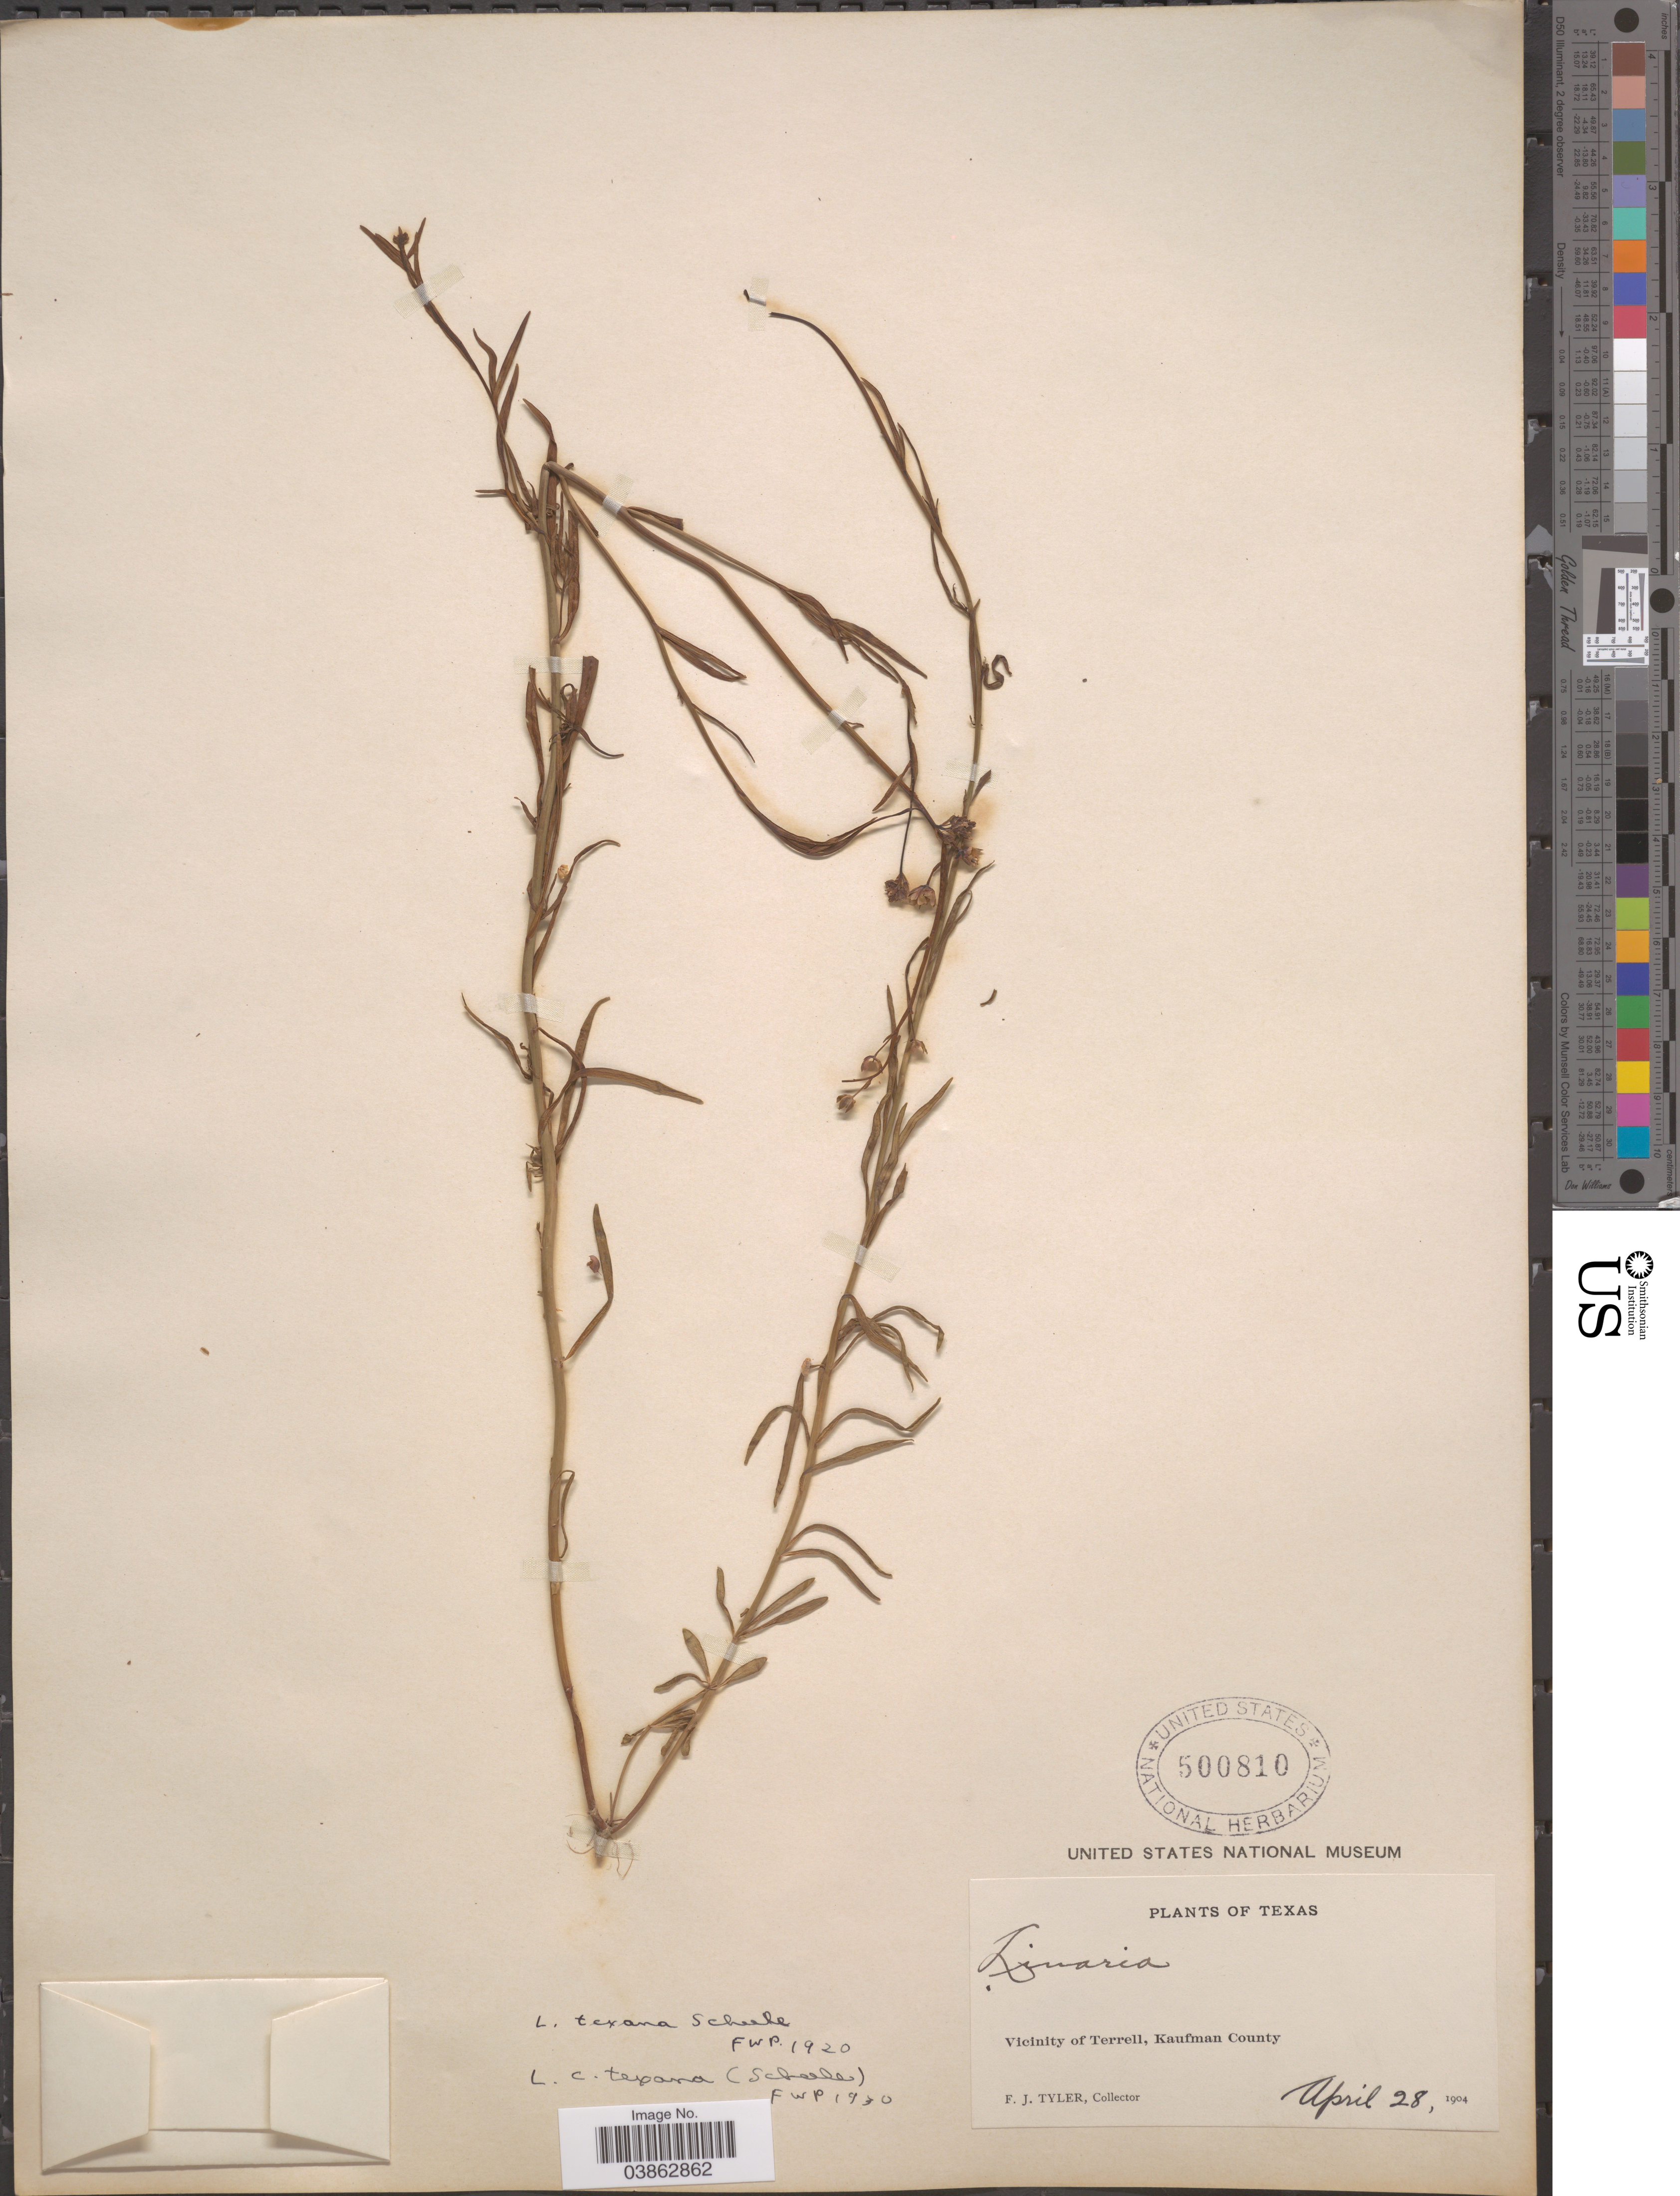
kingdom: Plantae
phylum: Tracheophyta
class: Magnoliopsida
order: Lamiales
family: Plantaginaceae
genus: Linaria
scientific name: Linaria texana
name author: Scheele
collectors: F. Tyler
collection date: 1904-04-28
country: United States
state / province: Texas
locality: Vicinity of Terrell, Kaufman County.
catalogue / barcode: US 500810